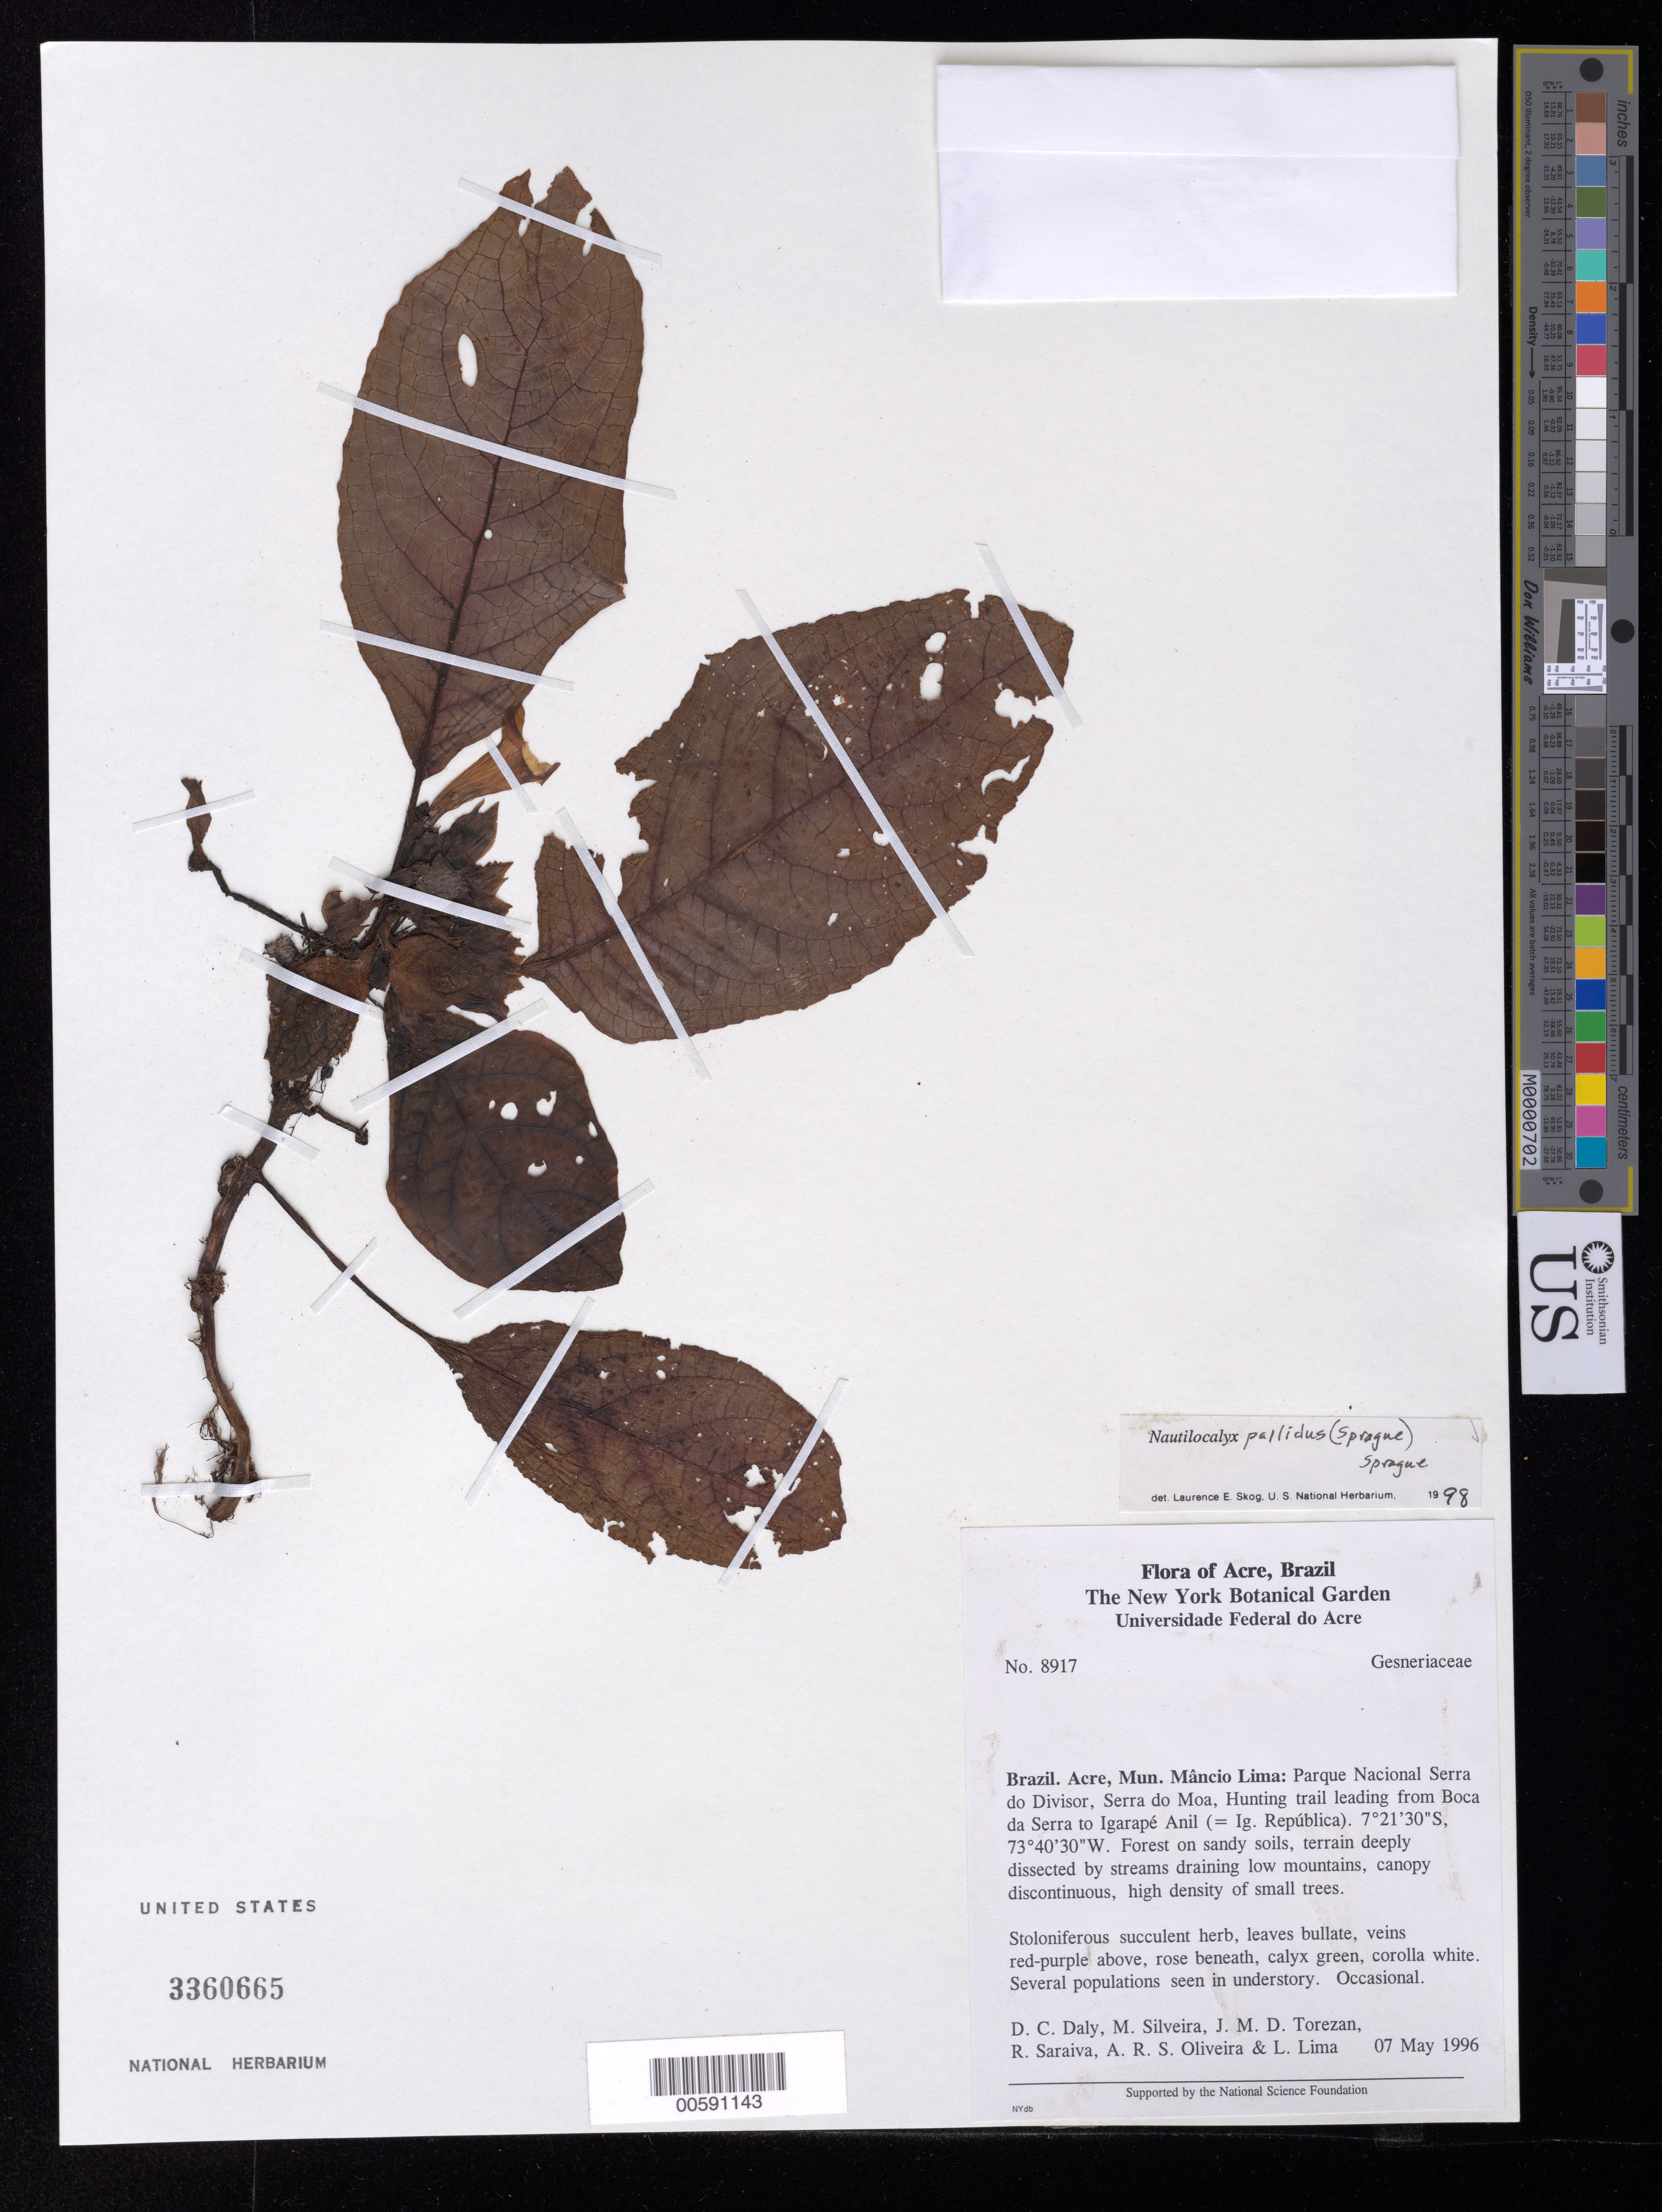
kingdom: Plantae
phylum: Tracheophyta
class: Magnoliopsida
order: Lamiales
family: Gesneriaceae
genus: Nautilocalyx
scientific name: Nautilocalyx pallidus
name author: (Sprague) C. Sprague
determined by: Skog, Laurence E.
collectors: D. C. Daly & et al.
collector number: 8917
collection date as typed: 07 May 1996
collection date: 1996-05-07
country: Brazil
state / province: Acre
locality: Mun. Mâncio Lima: Parque Nacional Serra do Divisor, Serra do Moa, hunting trail leading from Boca da Serra to Igarapé Anil (=Ig. República)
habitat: Forest on sandy soils, terrain deeply dissected by streams draining low mountains, canopy discontinuous, high density of small trees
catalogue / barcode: US 3360665